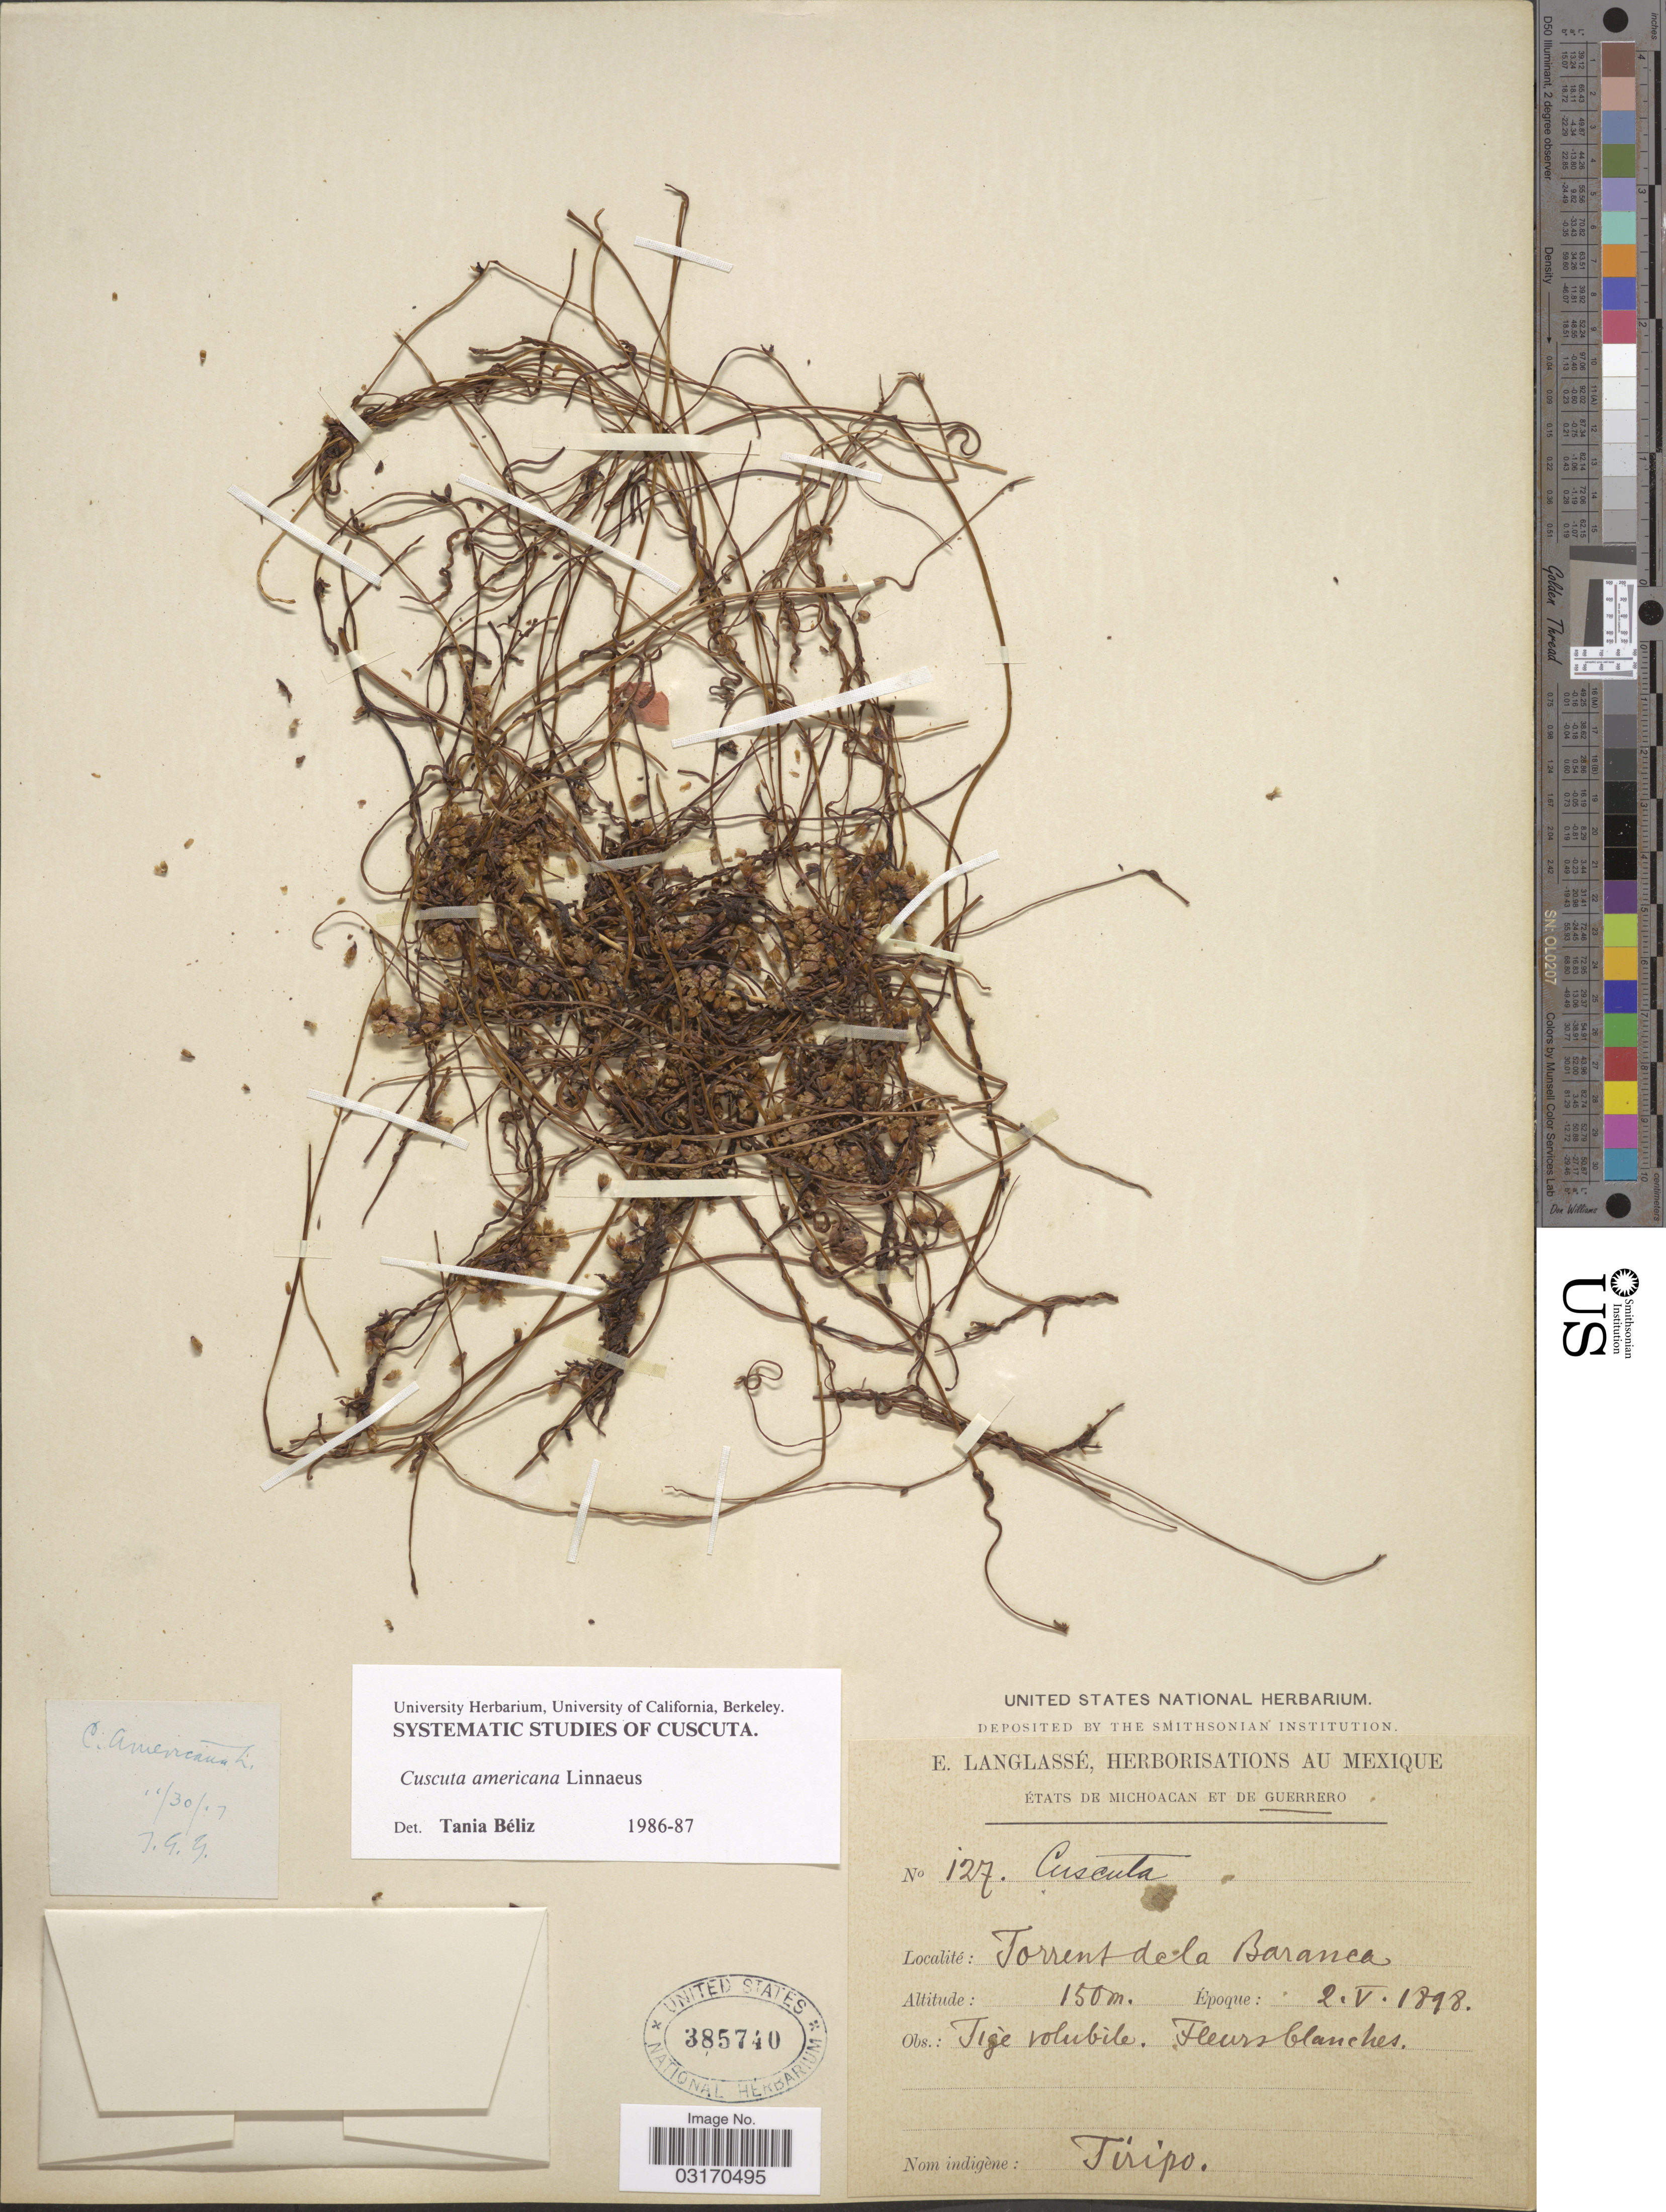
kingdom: Plantae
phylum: Tracheophyta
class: Magnoliopsida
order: Solanales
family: Convolvulaceae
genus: Cuscuta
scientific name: Cuscuta americana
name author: L.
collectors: E. Langlassé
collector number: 127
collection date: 1898-05-02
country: Mexico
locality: États de Michoacan et de Guerrero, Torrent de la Baranca.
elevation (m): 150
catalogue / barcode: US 385740